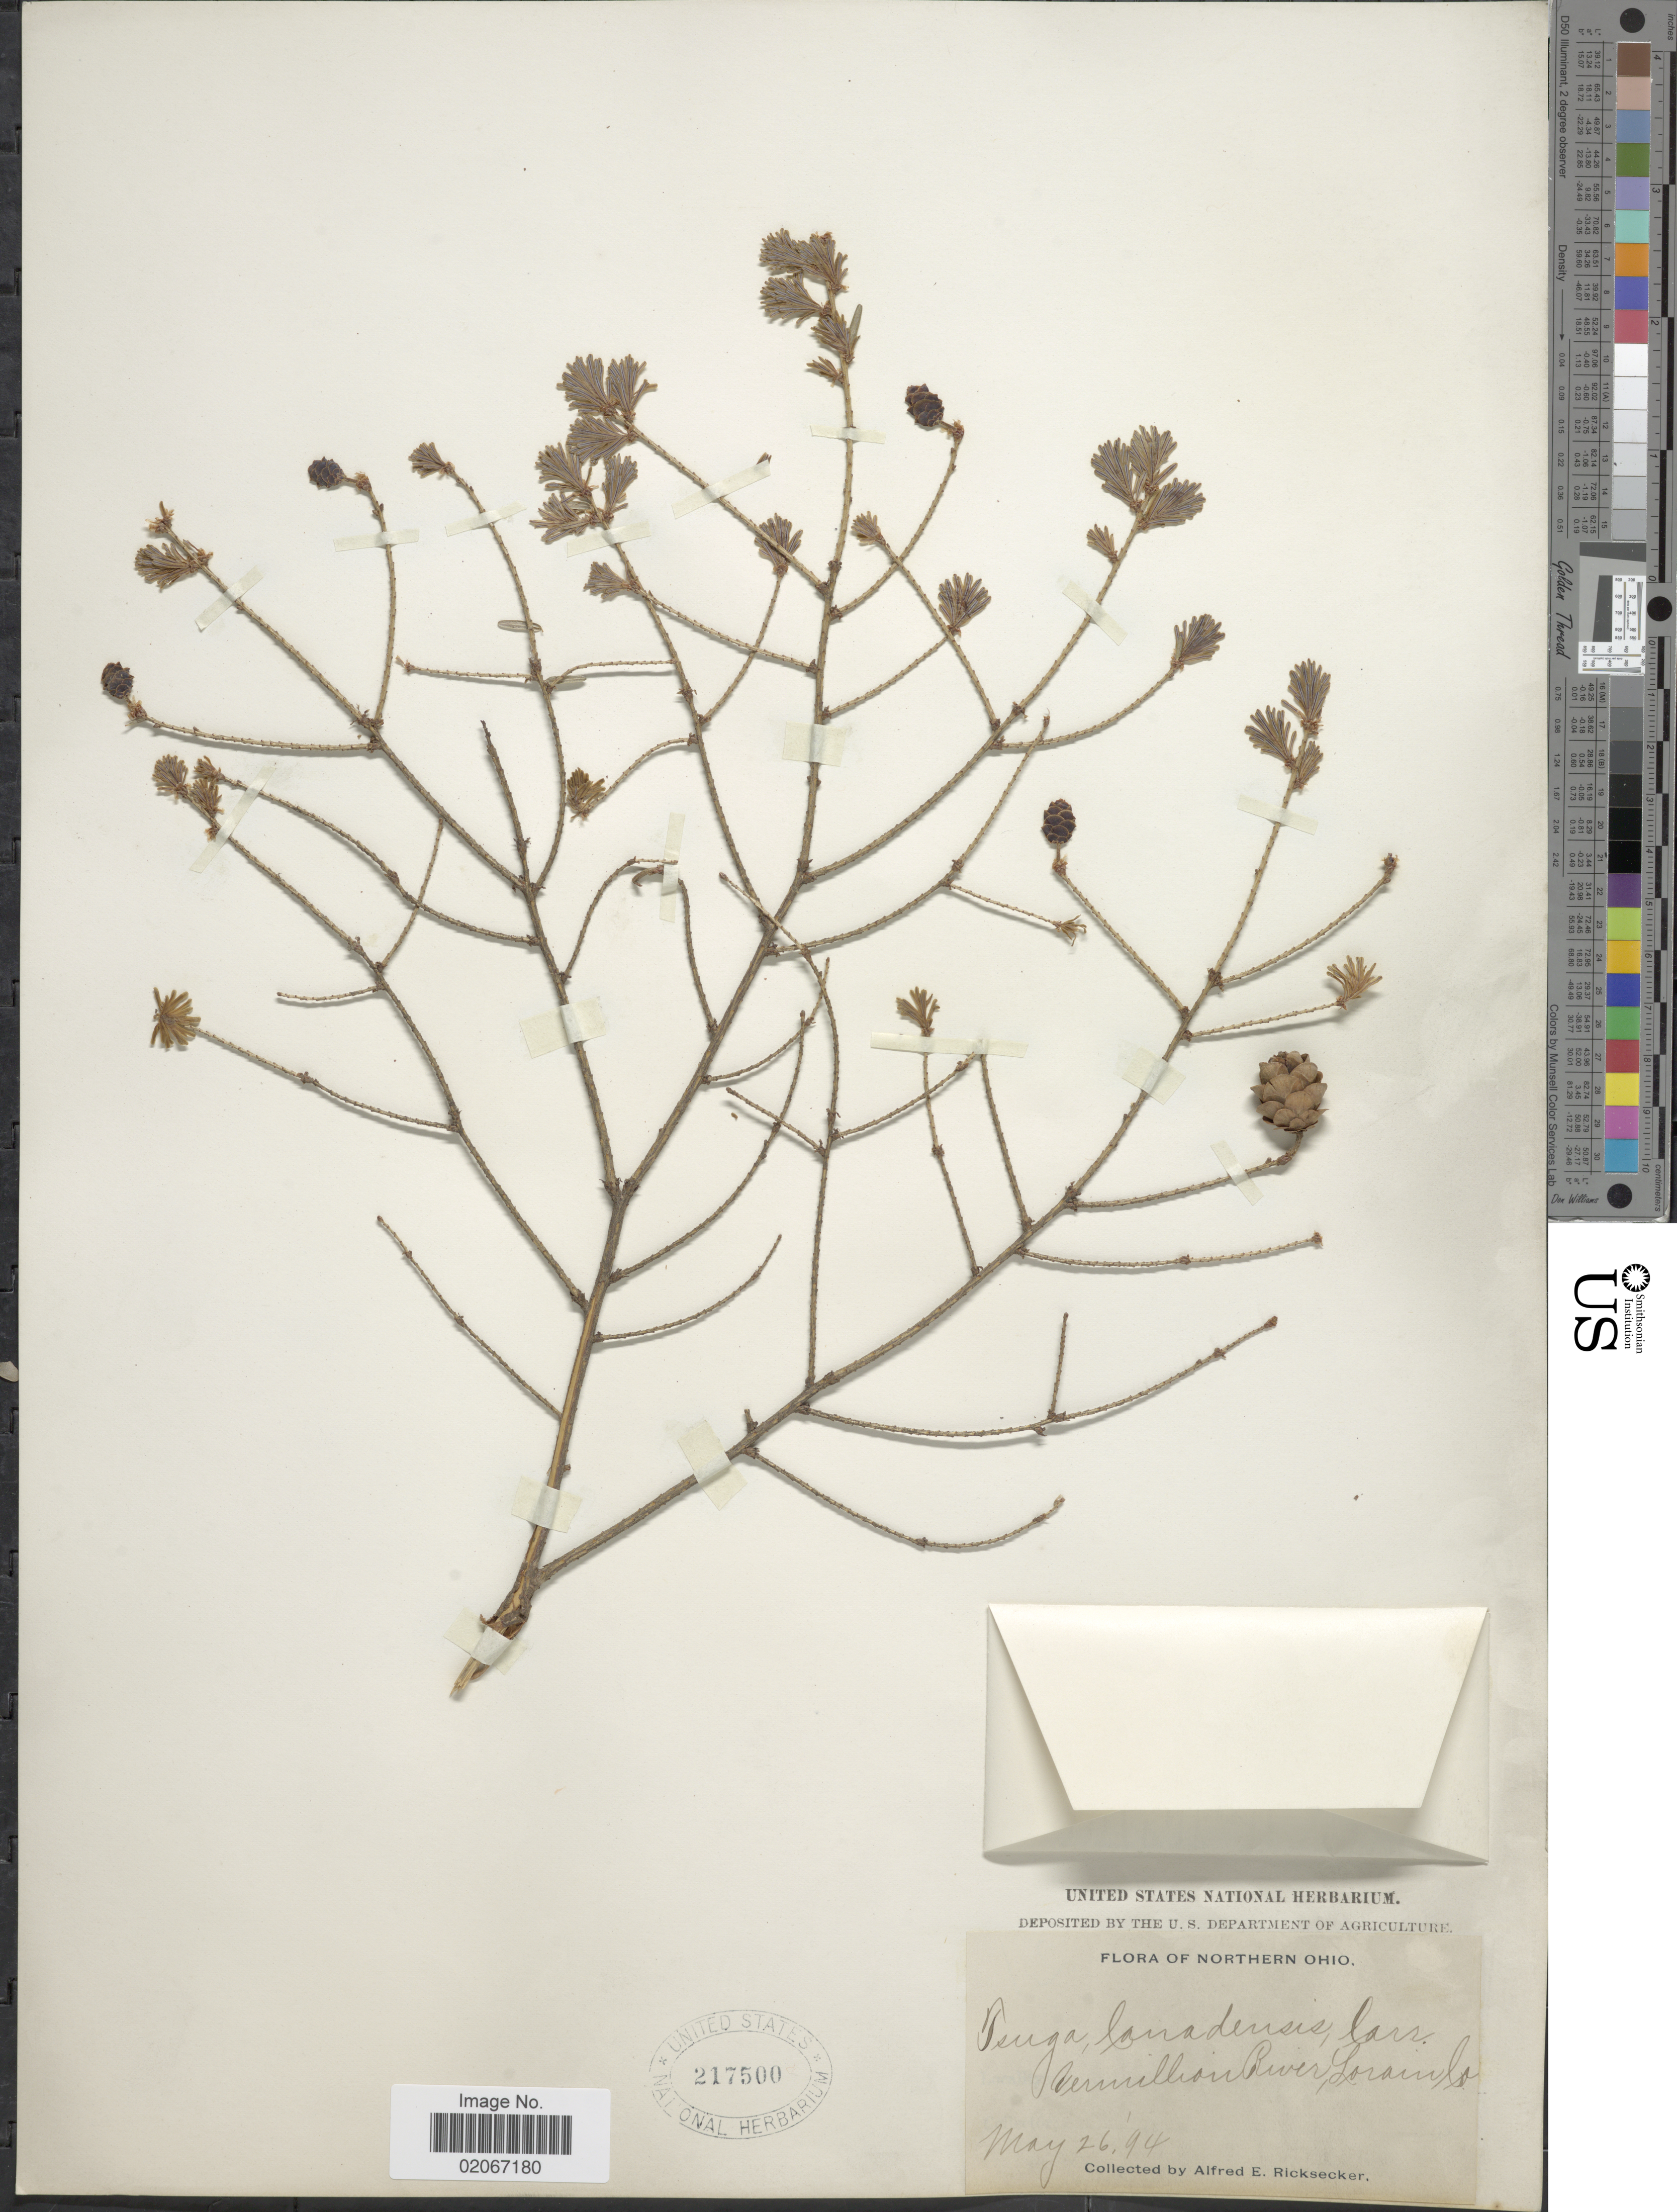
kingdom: Plantae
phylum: Tracheophyta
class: Pinopsida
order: Pinales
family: Pinaceae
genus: Tsuga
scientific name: Tsuga canadensis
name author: (L.) Carrière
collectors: A. E. Ricksecker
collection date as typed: Transcribed d/m/y: 26/5/94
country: United States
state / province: Ohio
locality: Northern Ohio. Vermilion river, Lorain Co.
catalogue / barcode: US 217500